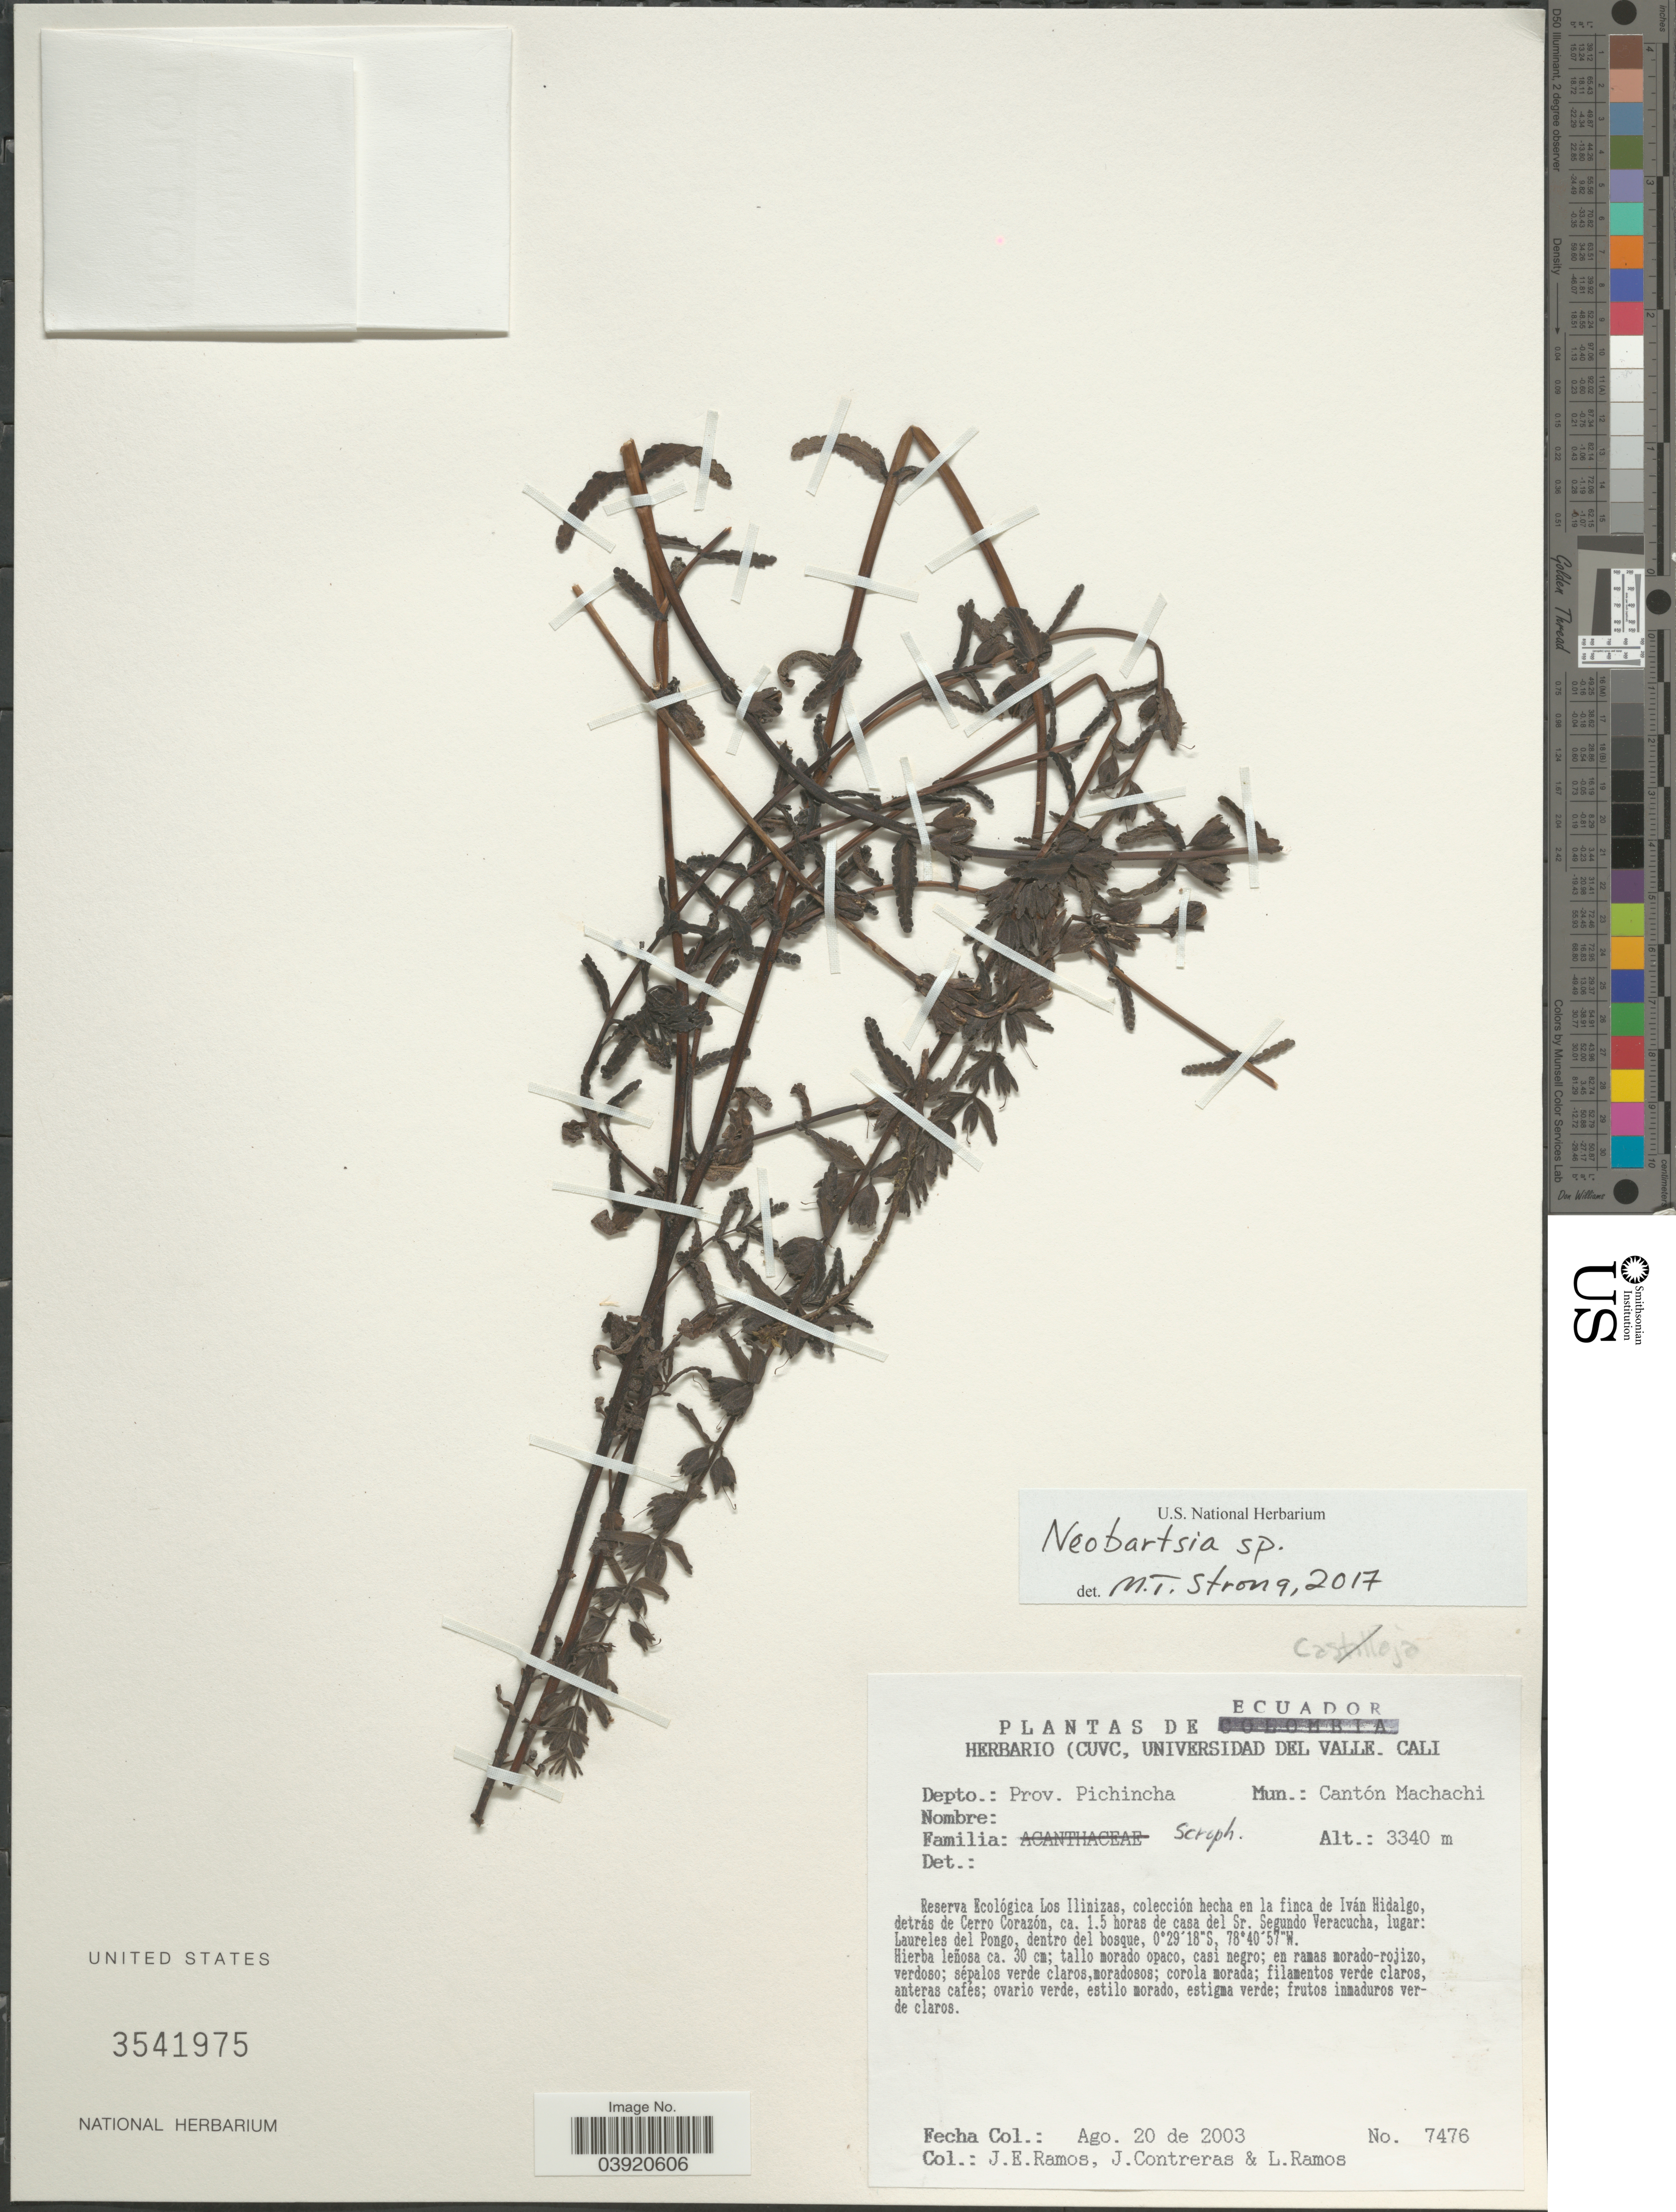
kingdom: Plantae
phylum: Tracheophyta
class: Magnoliopsida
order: Lamiales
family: Orobanchaceae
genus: Bartsia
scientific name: Bartsia sp.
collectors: J. E. Ramos, J. Contreras & L. Ramos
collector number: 7476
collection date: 2003-08-20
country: Ecuador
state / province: Pichincha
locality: Depto.: Prov. Pichincha. Mun.: Cantón Machachi. Reserva Ecológica Los Ilinizas, en la finca de Iván Hidalgo, detrás de Cerro Corazón, ca. 1.5 horas de casa del Sr. Segundo Veracucha, lugar: Laureles del Pongo, dentro del bosque.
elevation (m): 3340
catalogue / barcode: US 3541975